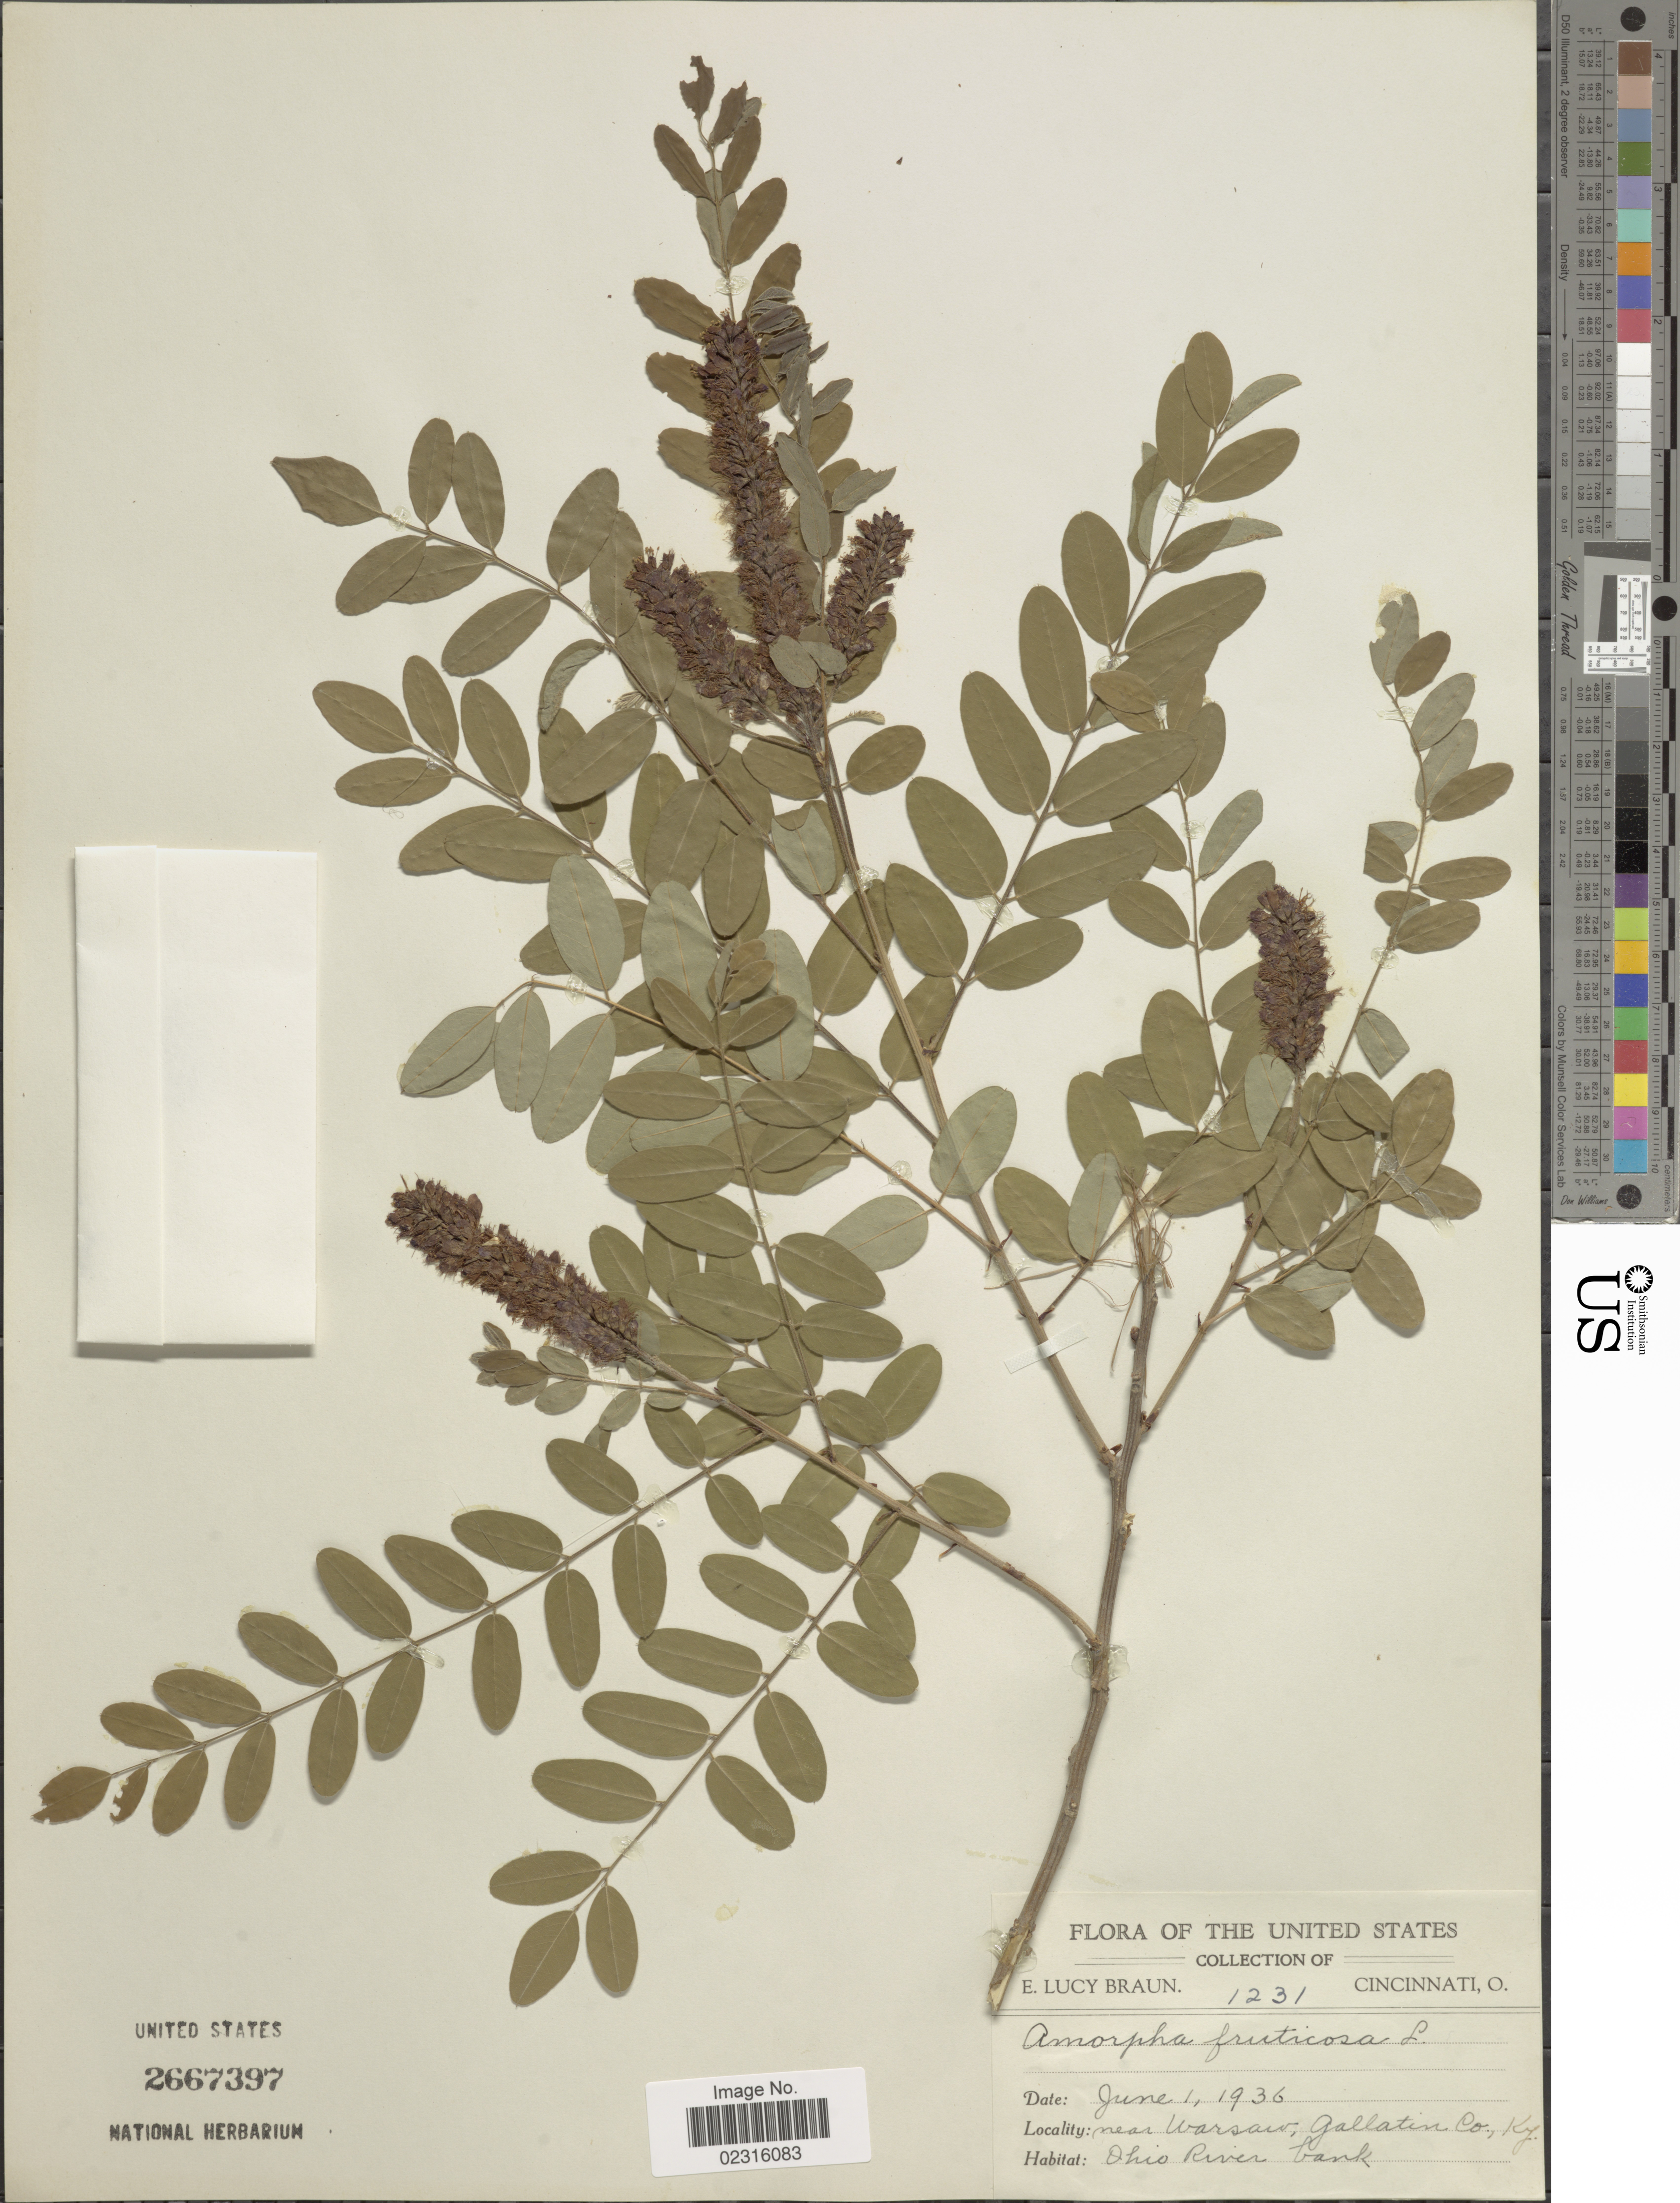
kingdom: Plantae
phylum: Tracheophyta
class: Magnoliopsida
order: Fabales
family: Fabaceae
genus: Amorpha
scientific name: Amorpha fruticosa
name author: L.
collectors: E. L. Braun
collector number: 1231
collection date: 1936-06-01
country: United States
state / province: Kentucky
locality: Near Warsaw, Gallatin Co., Ohio River bank.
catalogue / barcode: US 2667397